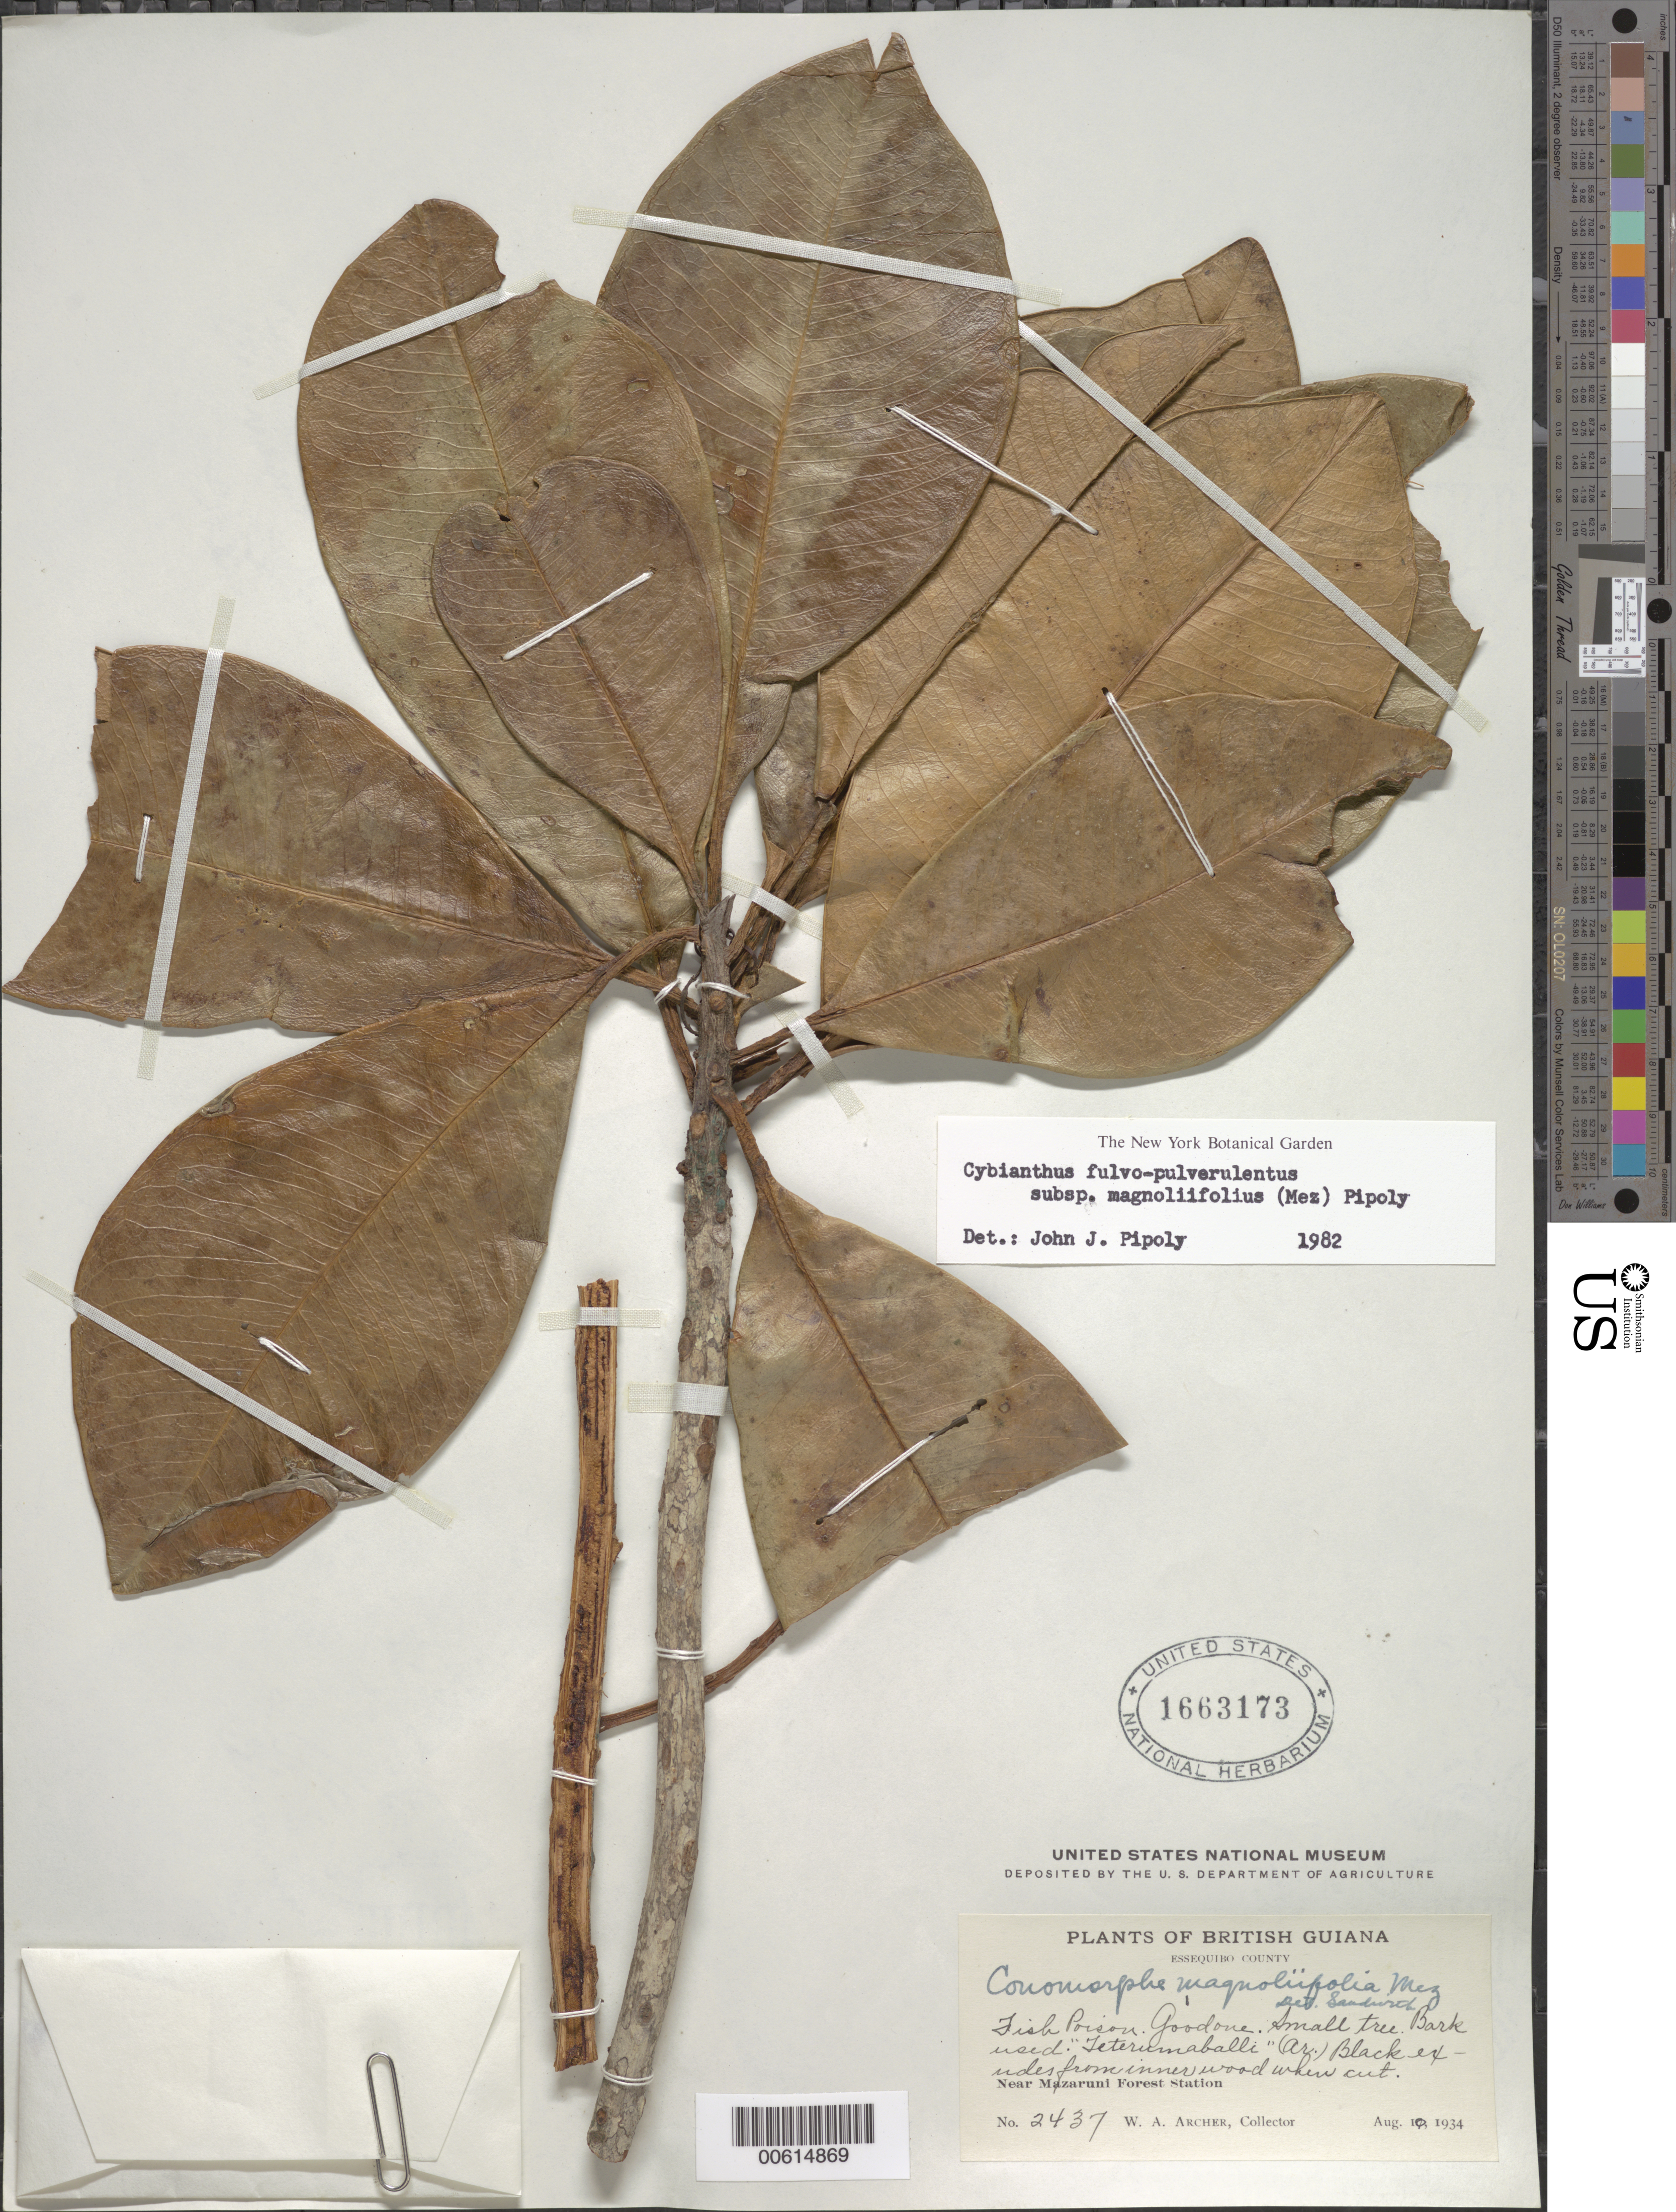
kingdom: Plantae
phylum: Tracheophyta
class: Magnoliopsida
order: Ericales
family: Primulaceae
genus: Cybianthus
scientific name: Cybianthus fulvopulverulentus subsp. magnoliifolius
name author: (Mez) Pipoly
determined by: Pipoly, J. J., III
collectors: W. A. Archer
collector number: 2437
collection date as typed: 10-Aug-34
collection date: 1934-08-10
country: Guyana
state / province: Cuyuni-Mazaruni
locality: Mazaruni Forest Station, vic.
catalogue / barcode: US 1663173